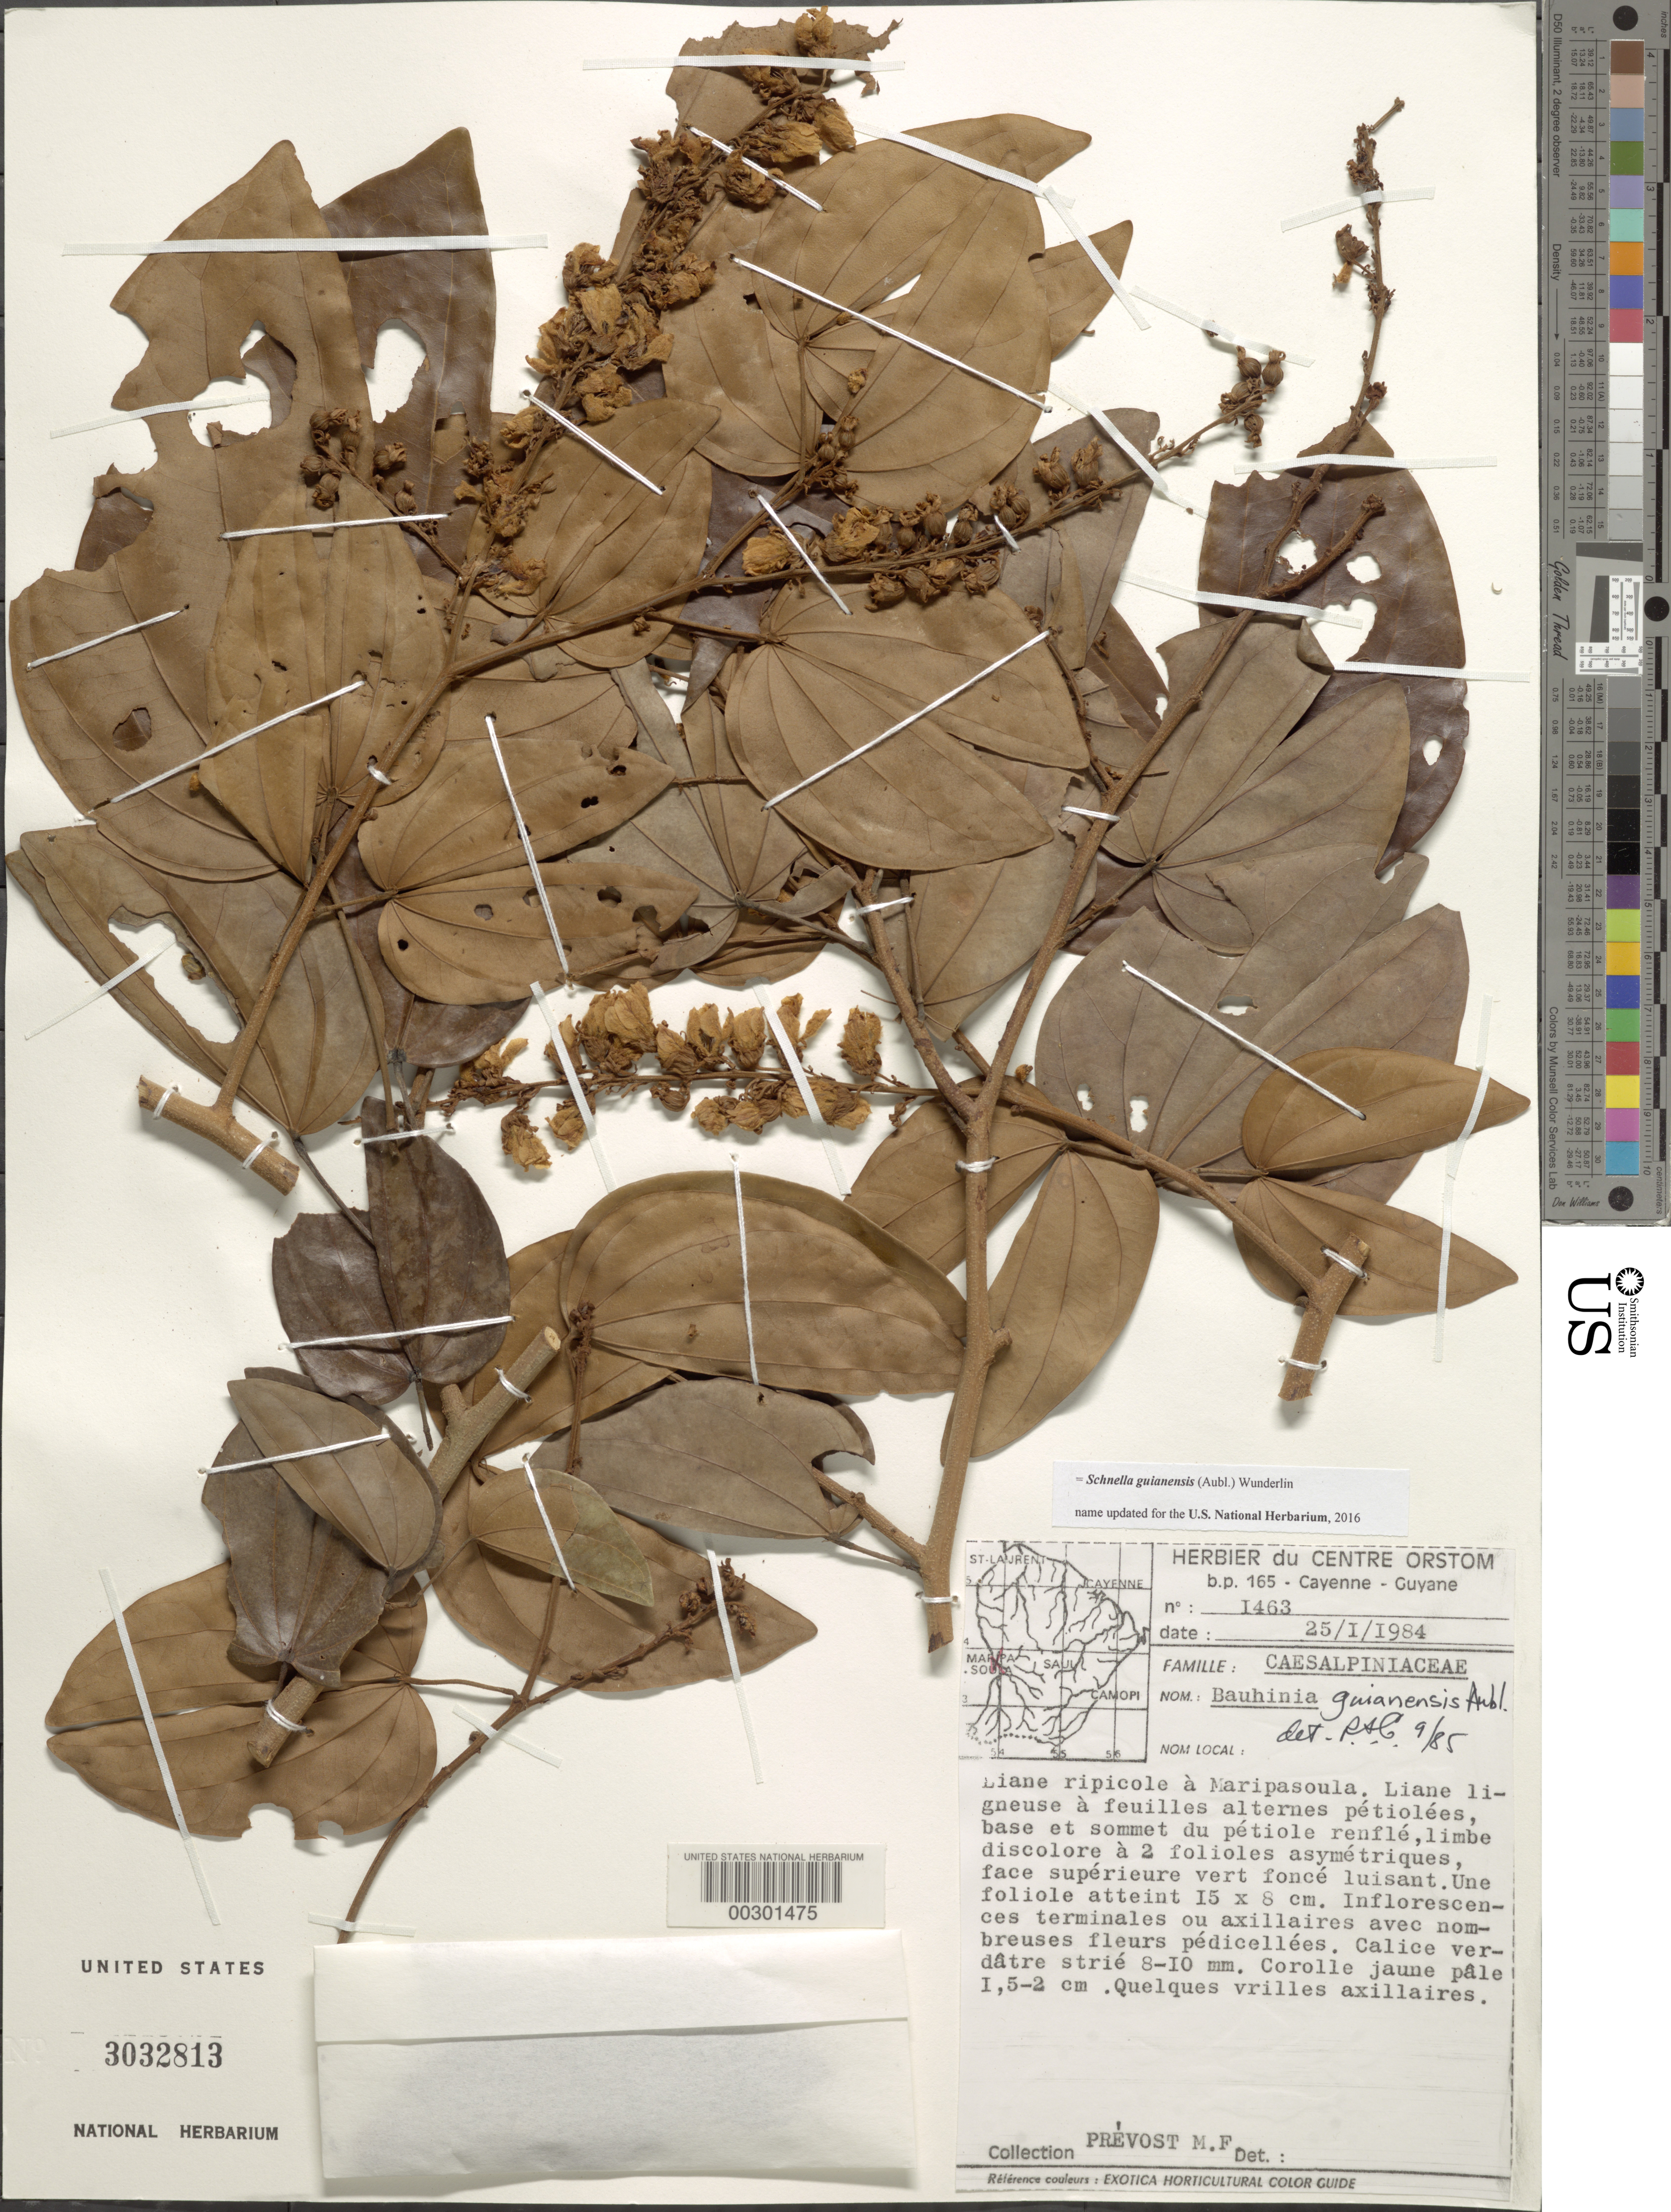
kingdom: Plantae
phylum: Tracheophyta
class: Magnoliopsida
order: Fabales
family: Fabaceae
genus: Schnella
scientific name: Schnella guianensis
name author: (Aubl.) Wunderlin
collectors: M.-F. Prévost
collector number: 1463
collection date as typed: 25 Jan 1984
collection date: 1984-01-25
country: French Guiana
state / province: Saint-laurent-du-maroni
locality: Maripasoula. [former arrondissement of inini.]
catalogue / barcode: US 3032813